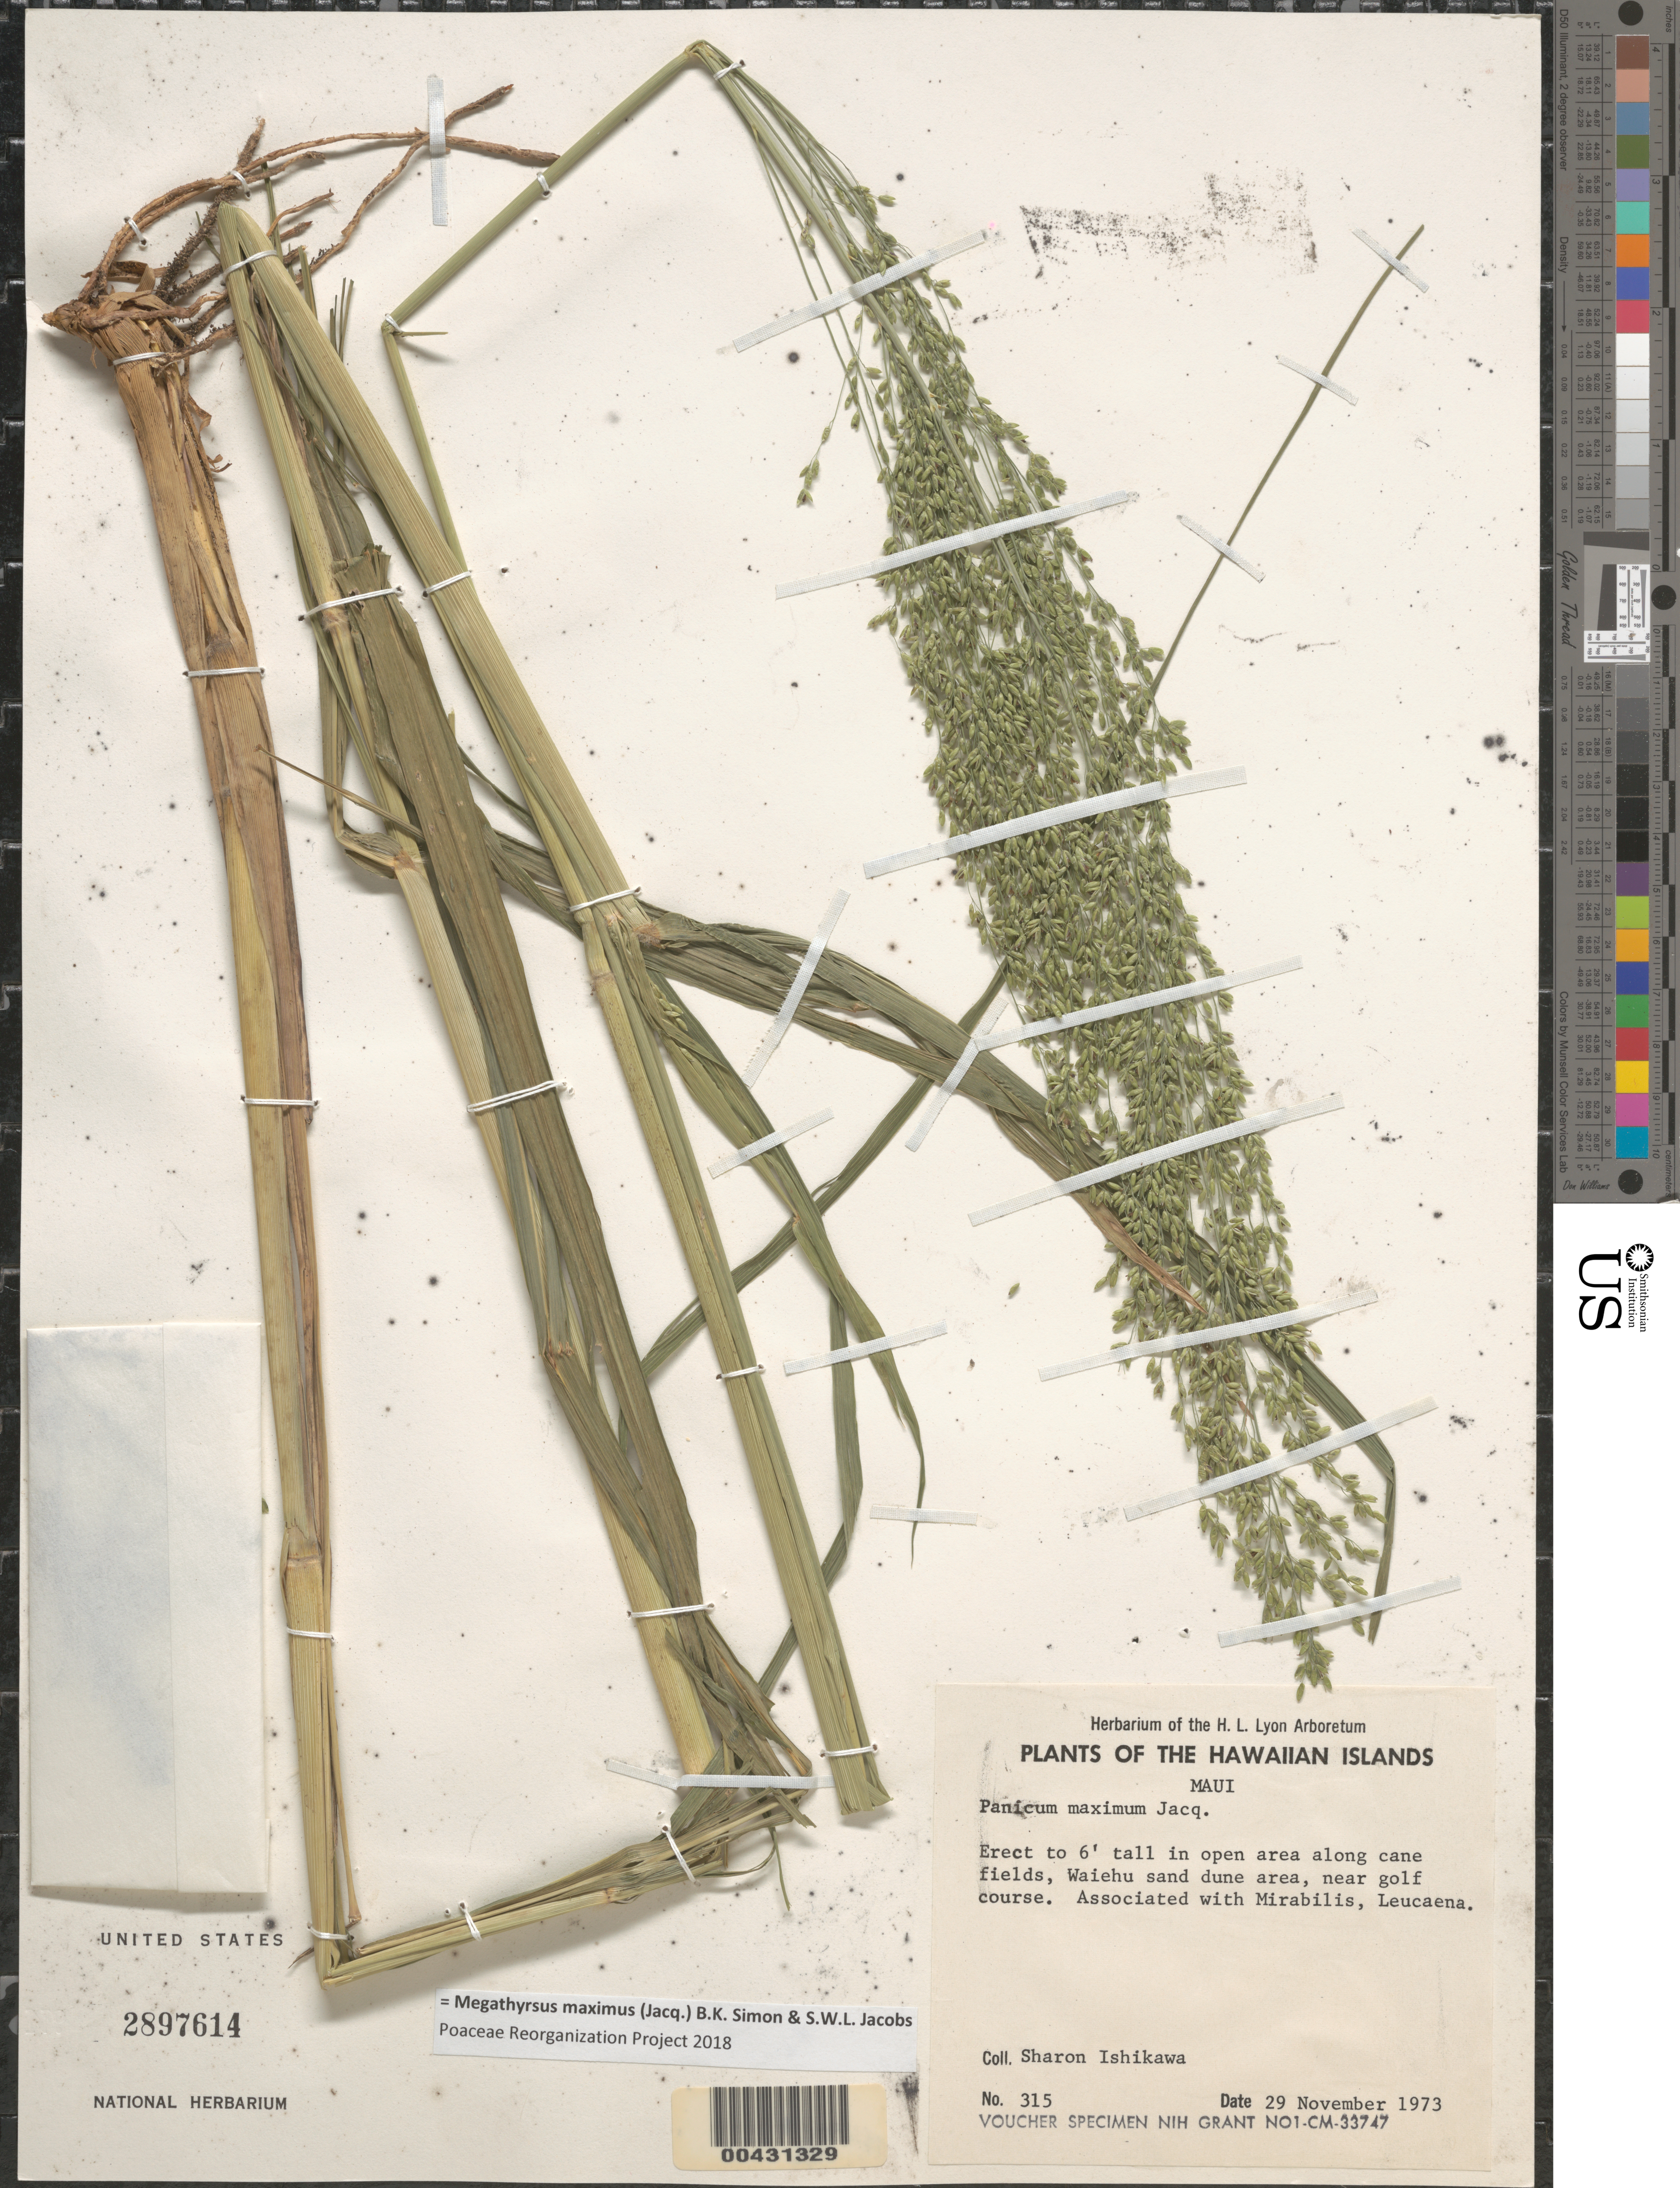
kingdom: Plantae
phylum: Tracheophyta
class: Liliopsida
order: Poales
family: Poaceae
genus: Panicum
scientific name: Panicum maximum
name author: Jacq.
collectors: S. S. Ishikawa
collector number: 315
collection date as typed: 29 Nov 1973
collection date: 1973-11-29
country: United States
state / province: Hawaii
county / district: Maui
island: Maui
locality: In open area along cane fields, Waiehu sand dune area, near golf course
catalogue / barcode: US 2897614